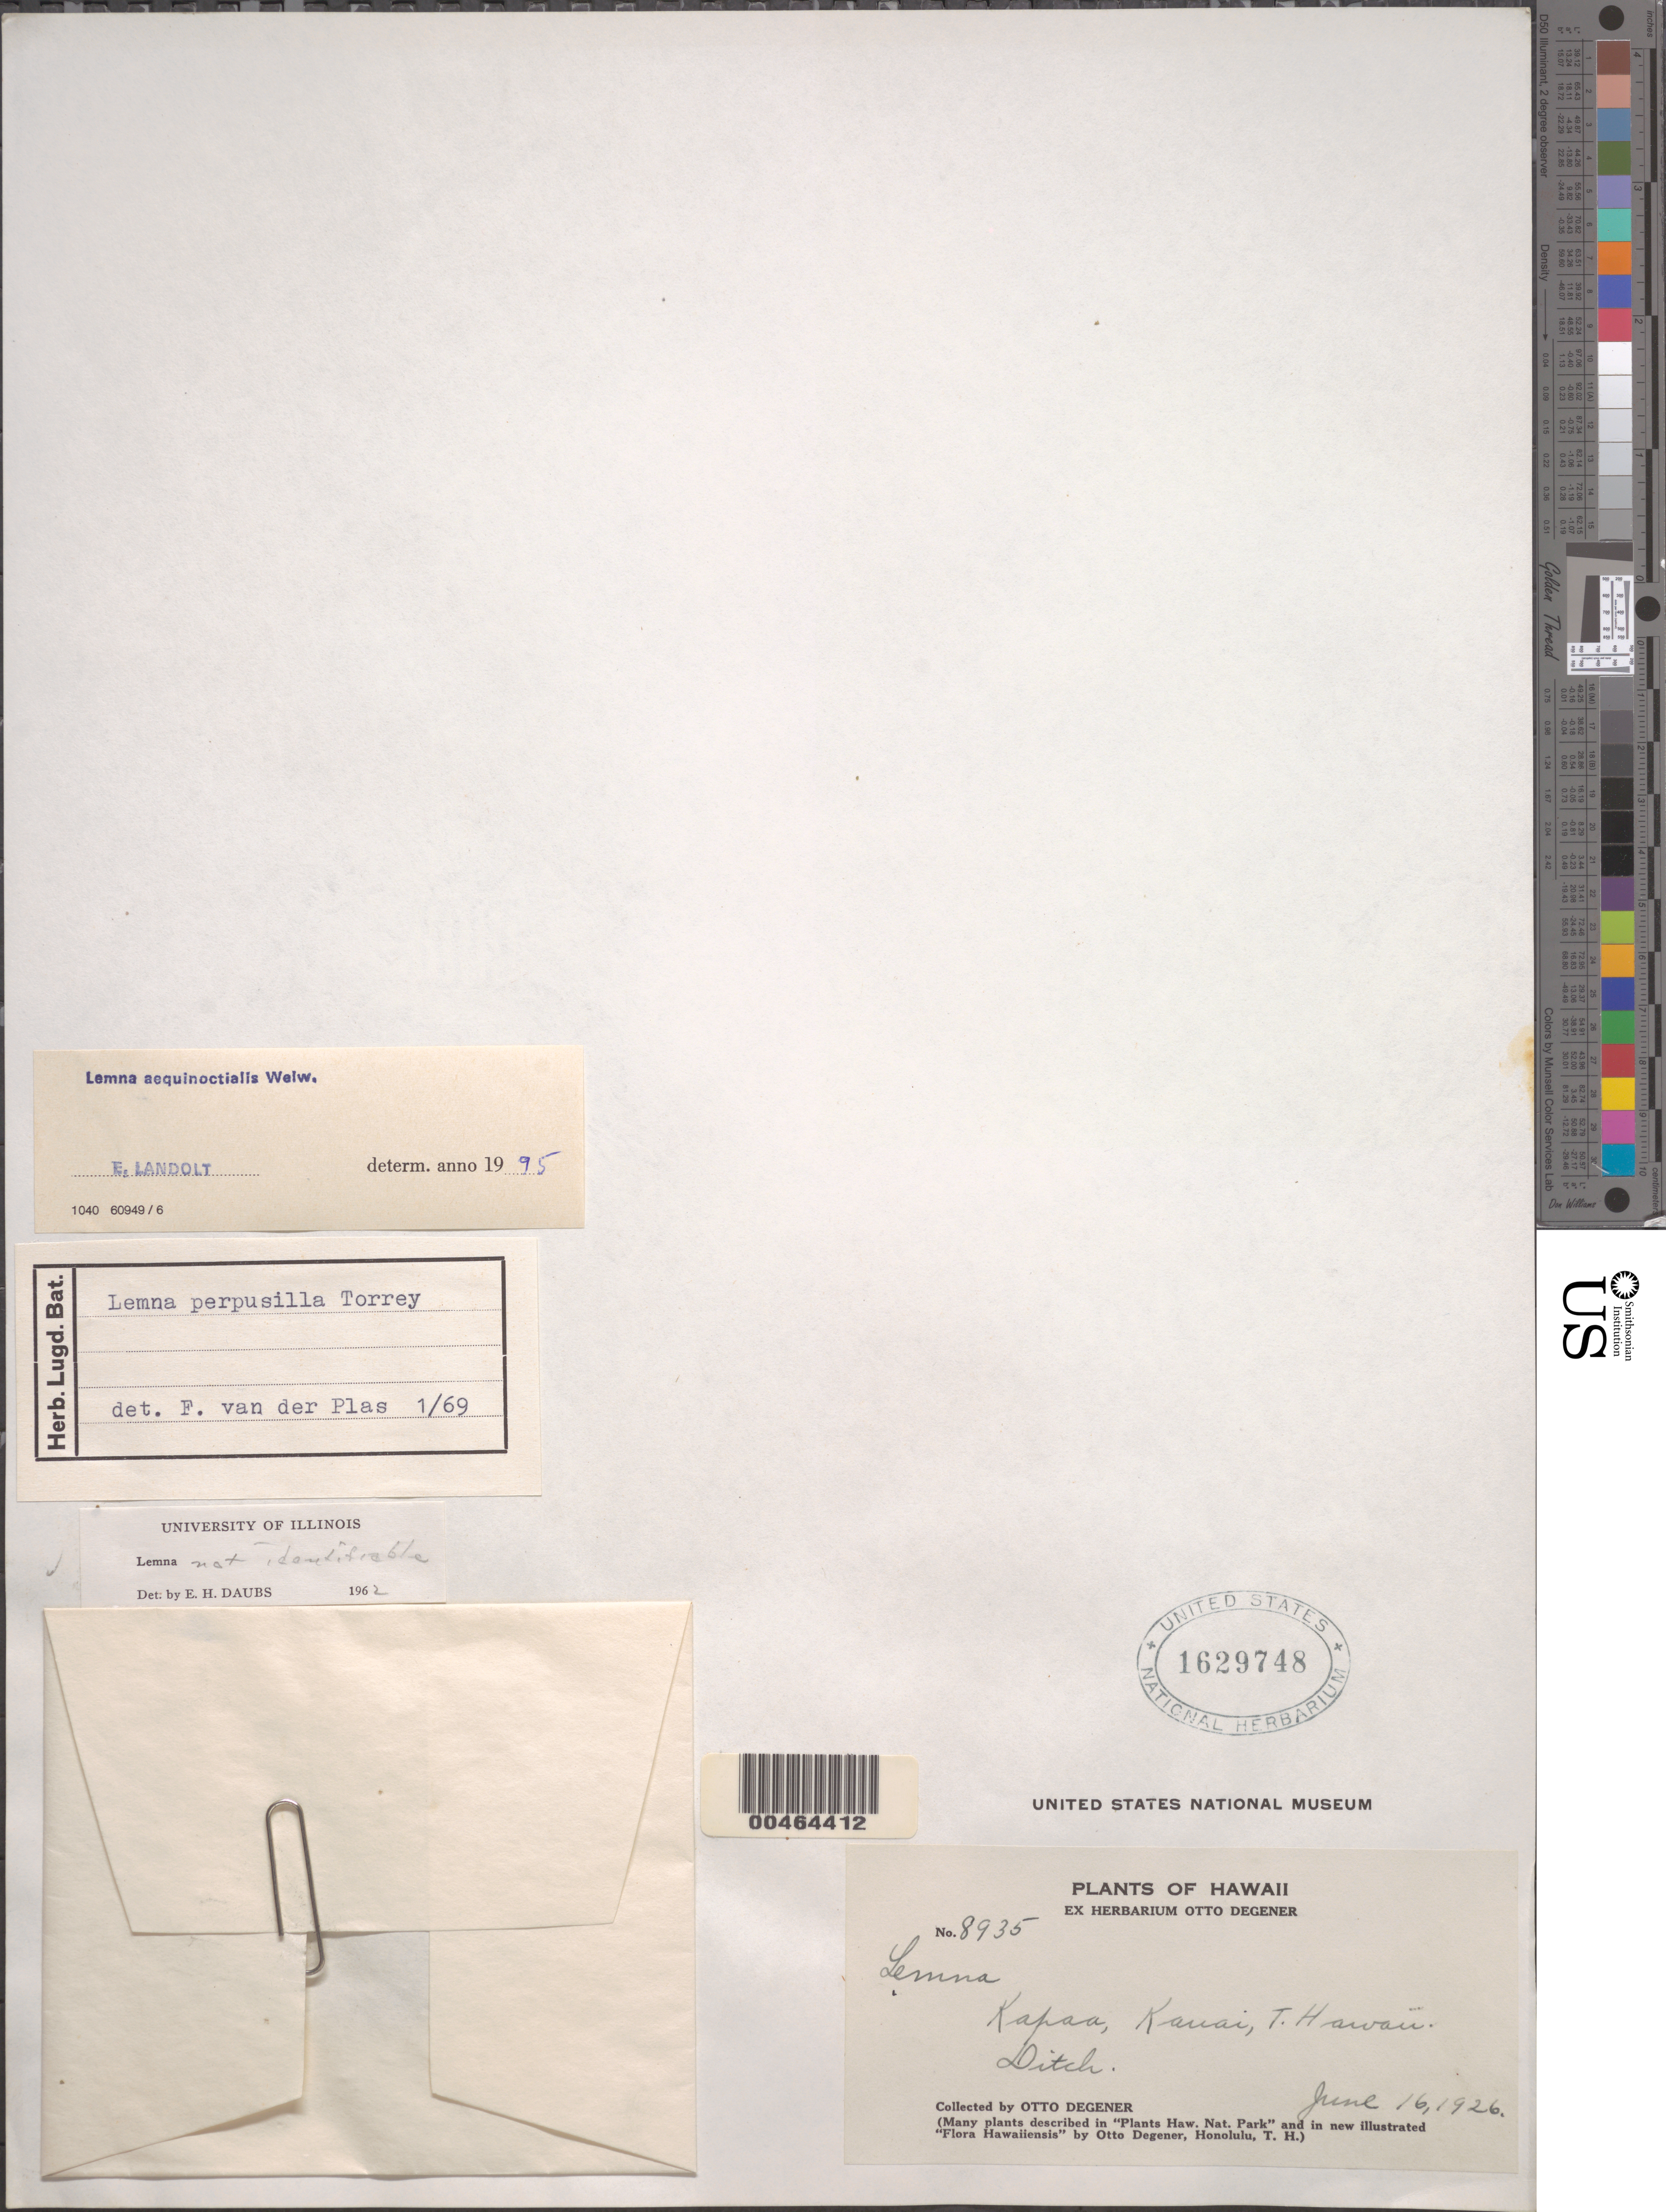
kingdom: Plantae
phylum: Tracheophyta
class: Liliopsida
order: Alismatales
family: Araceae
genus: Lemna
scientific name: Lemna aequinoctialis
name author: Welw.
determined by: Landolt, E.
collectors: O. Degener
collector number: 8935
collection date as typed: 16 Jun 1926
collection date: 1926-06-16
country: United States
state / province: Hawaii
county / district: Kauai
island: Kaua'i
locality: Kapaa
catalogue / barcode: US 1629748